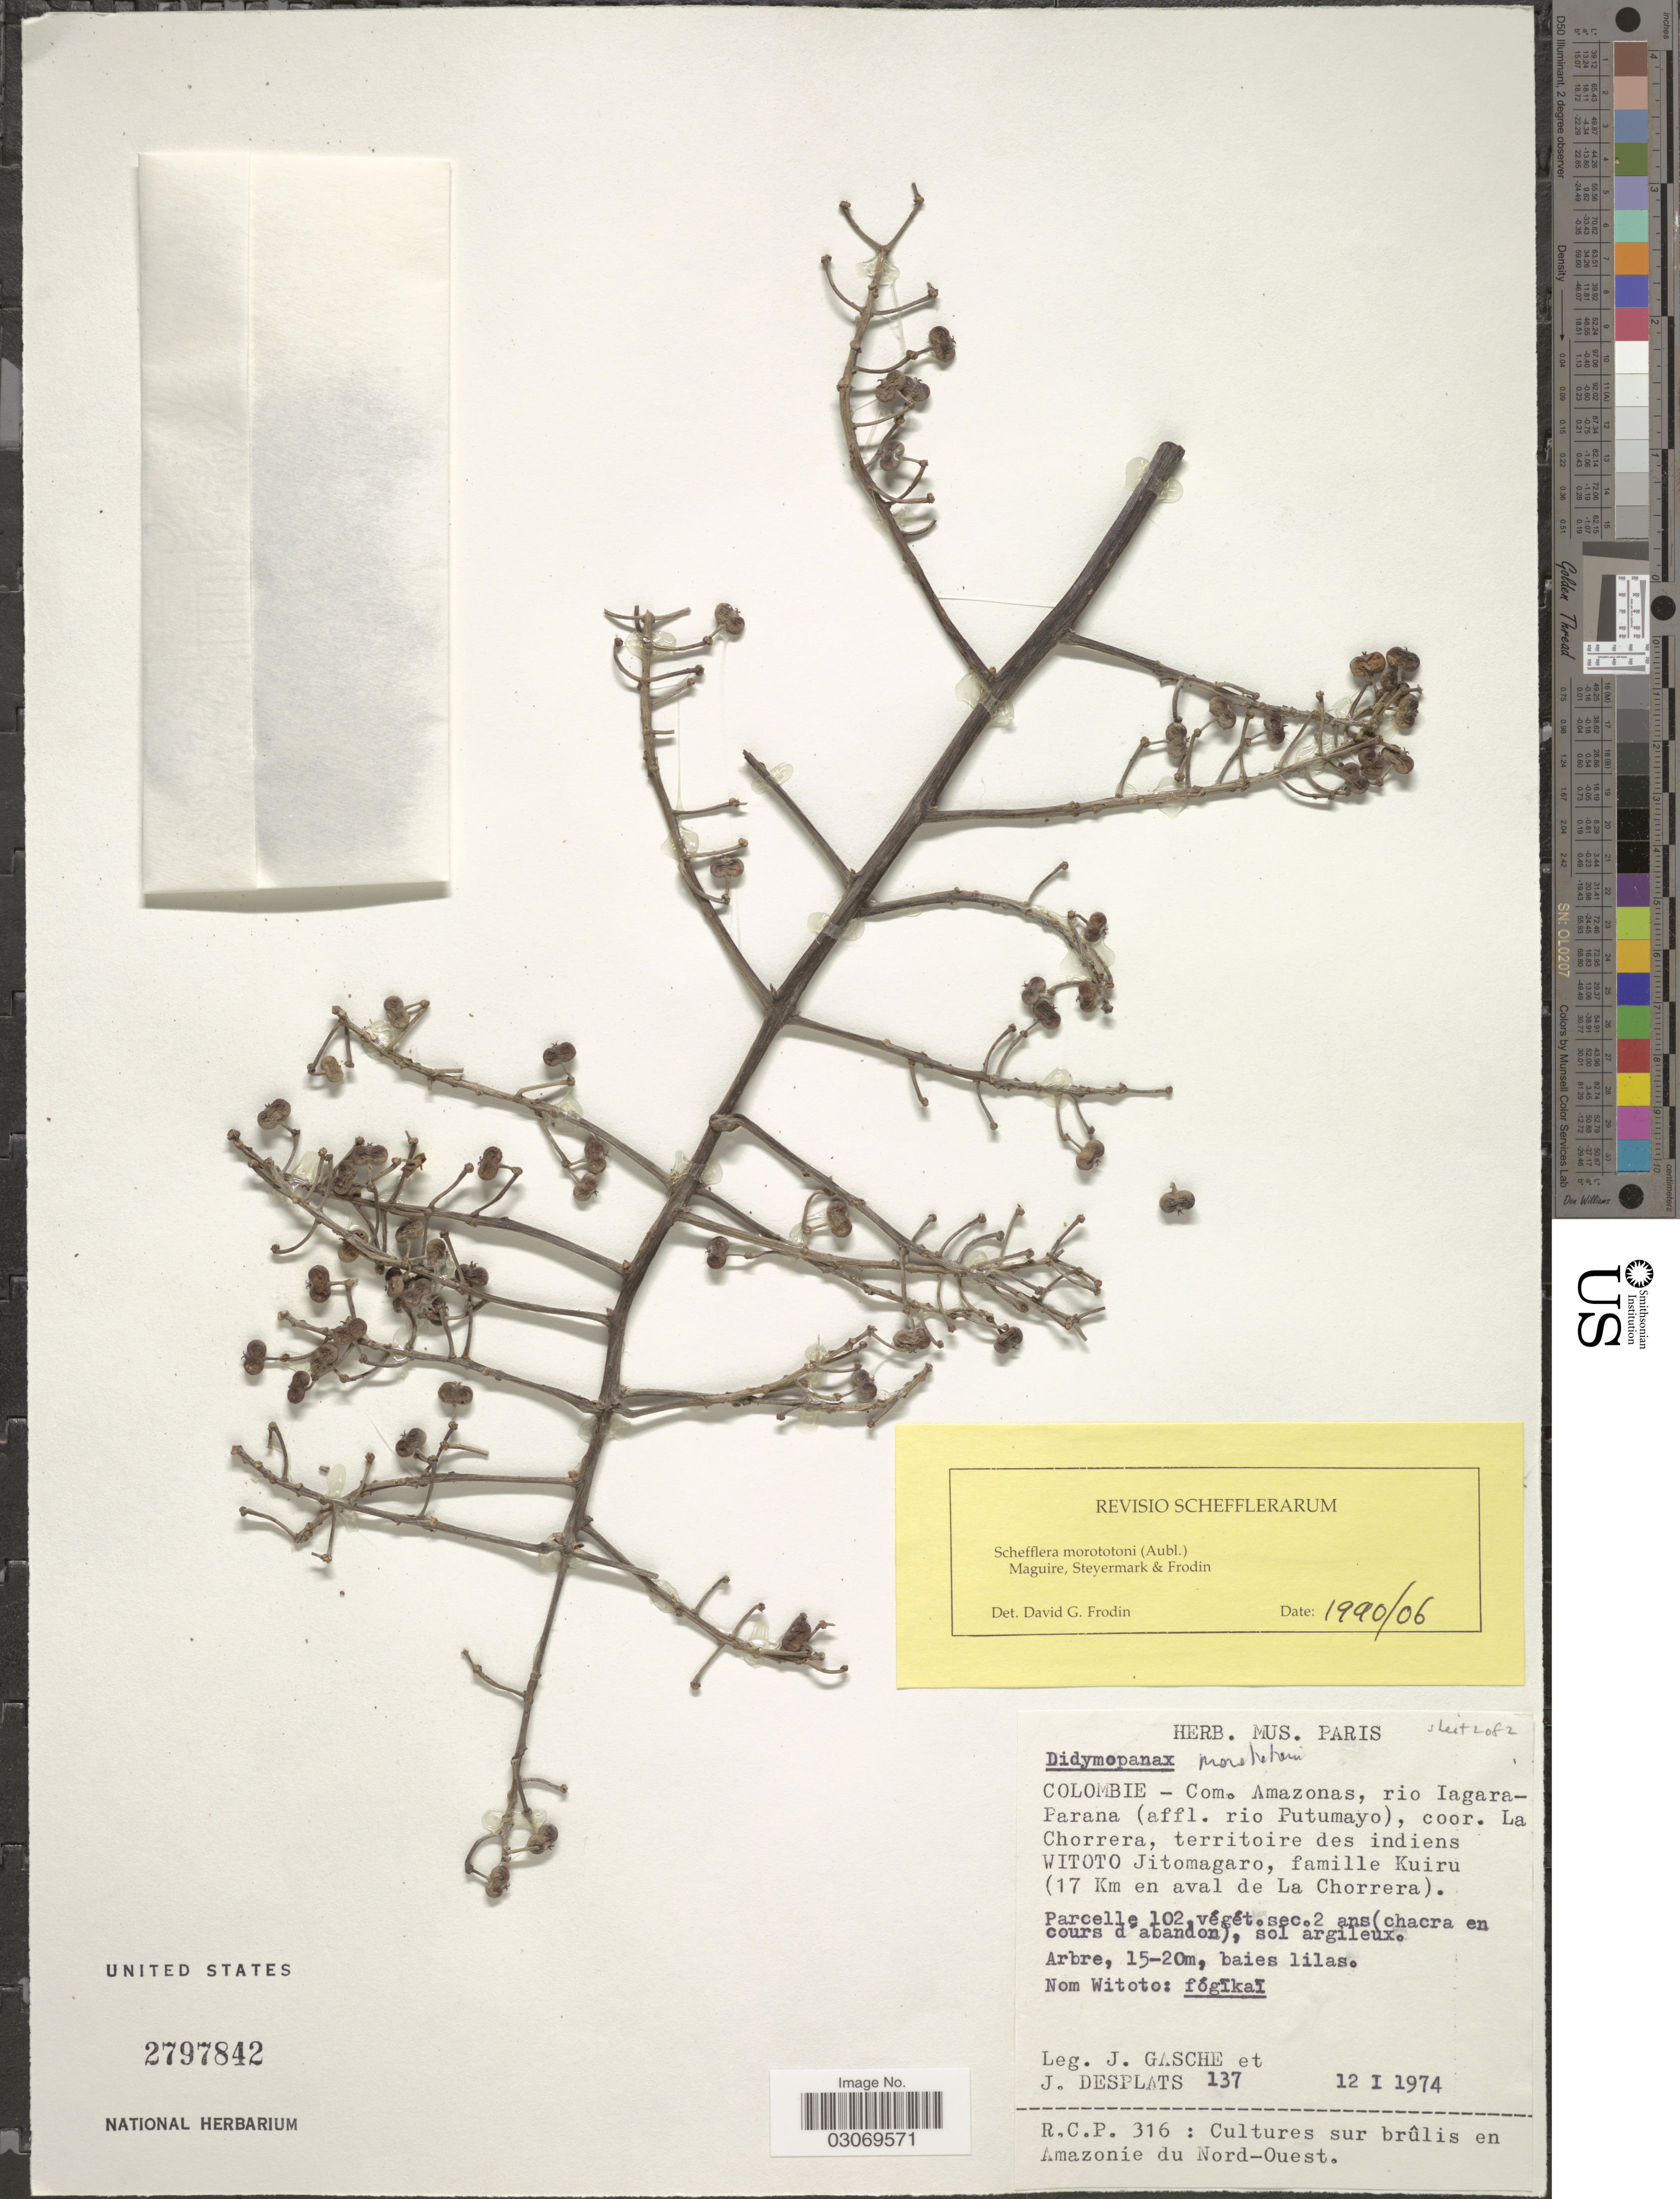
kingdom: Plantae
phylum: Tracheophyta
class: Magnoliopsida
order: Apiales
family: Araliaceae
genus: Schefflera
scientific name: Schefflera morototoni (Aubl.) Maguire, Steyerm. & Frodin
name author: (Aubl.) Maguire et al.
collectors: J. Gasche & J. Desplats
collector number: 137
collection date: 1974-01-12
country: Colombia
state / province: Amazônas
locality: Colombie - Com. Amazonas, rio Iagara-Parana (affl. rio Putumayo), coor. La Chorrera, territoire des indiens Witoto Jitomagaro, famille Kuiru (17 Km en aval de La Chorrera).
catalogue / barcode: US 2797842